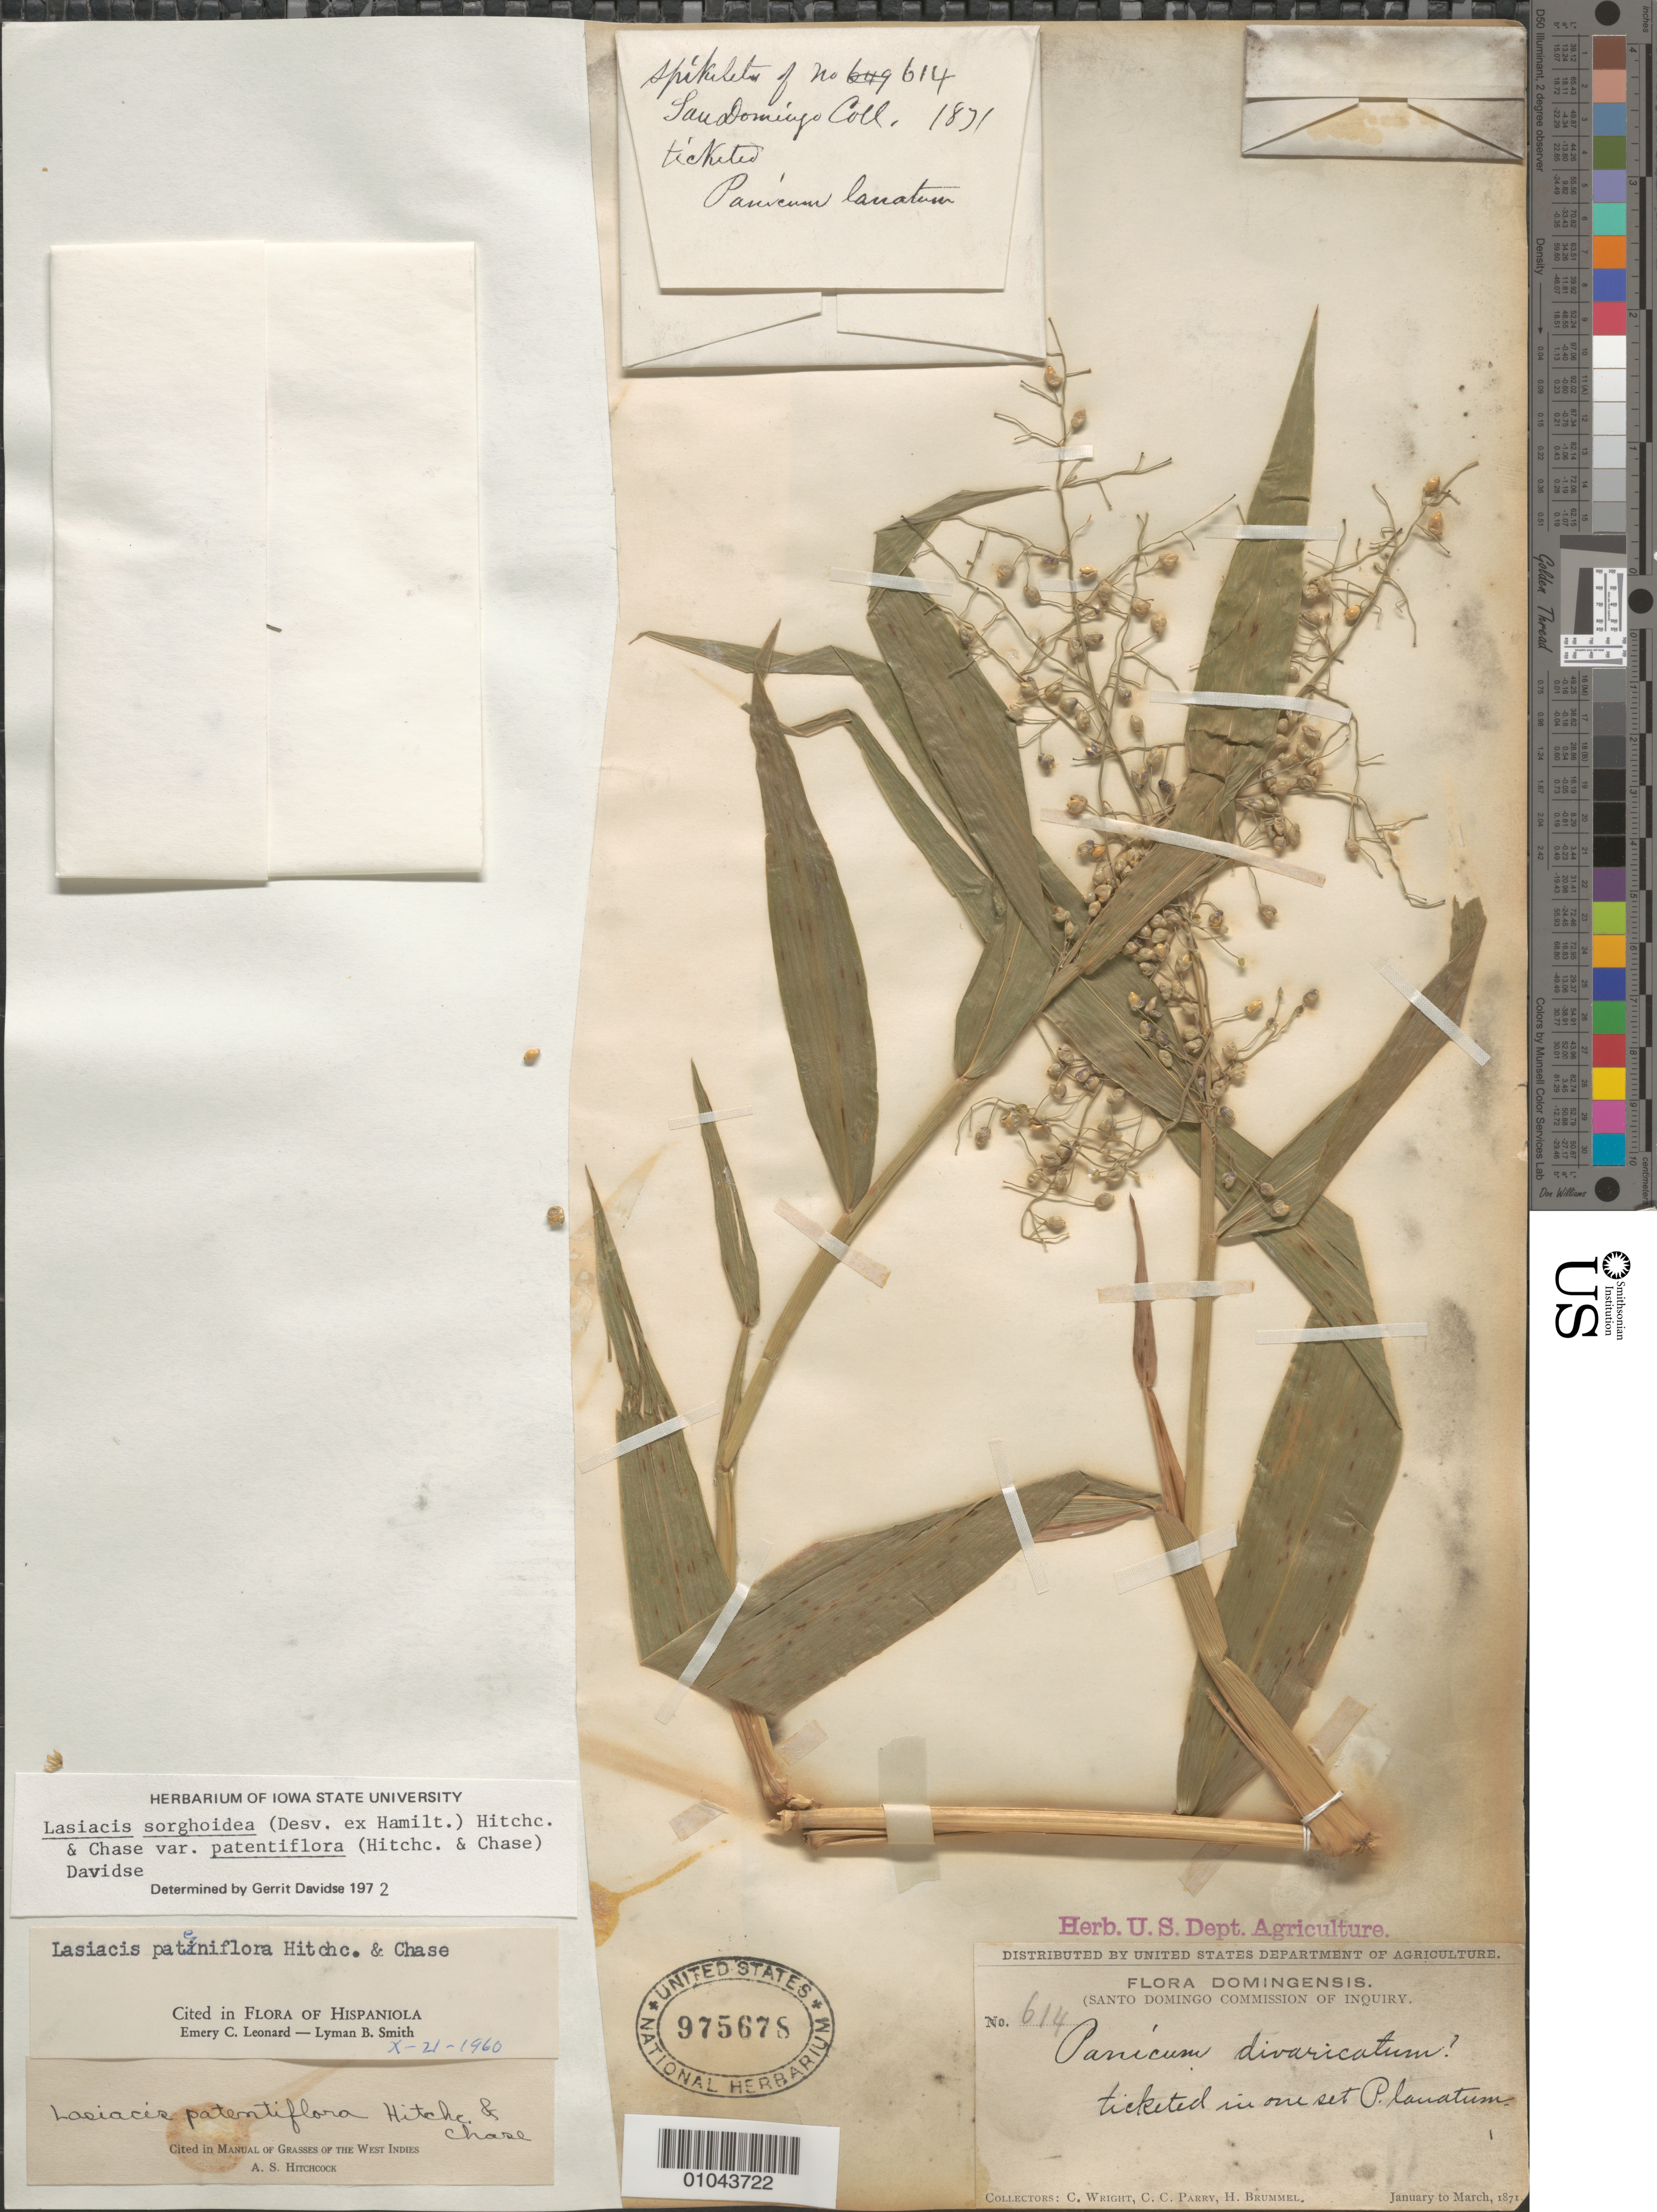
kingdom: Plantae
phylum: Tracheophyta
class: Liliopsida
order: Poales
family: Poaceae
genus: Lasiacis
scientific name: Lasiacis sorghoidea var. patentiflora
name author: (Hitchc. & Chase) Davidse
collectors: C. Wright, C. C. Parry & H. Brummel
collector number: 614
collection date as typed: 01 Jan 1871 to 31 Mar 1871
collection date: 1871-01-01/1871-03-31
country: Dominican Republic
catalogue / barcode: US 975678